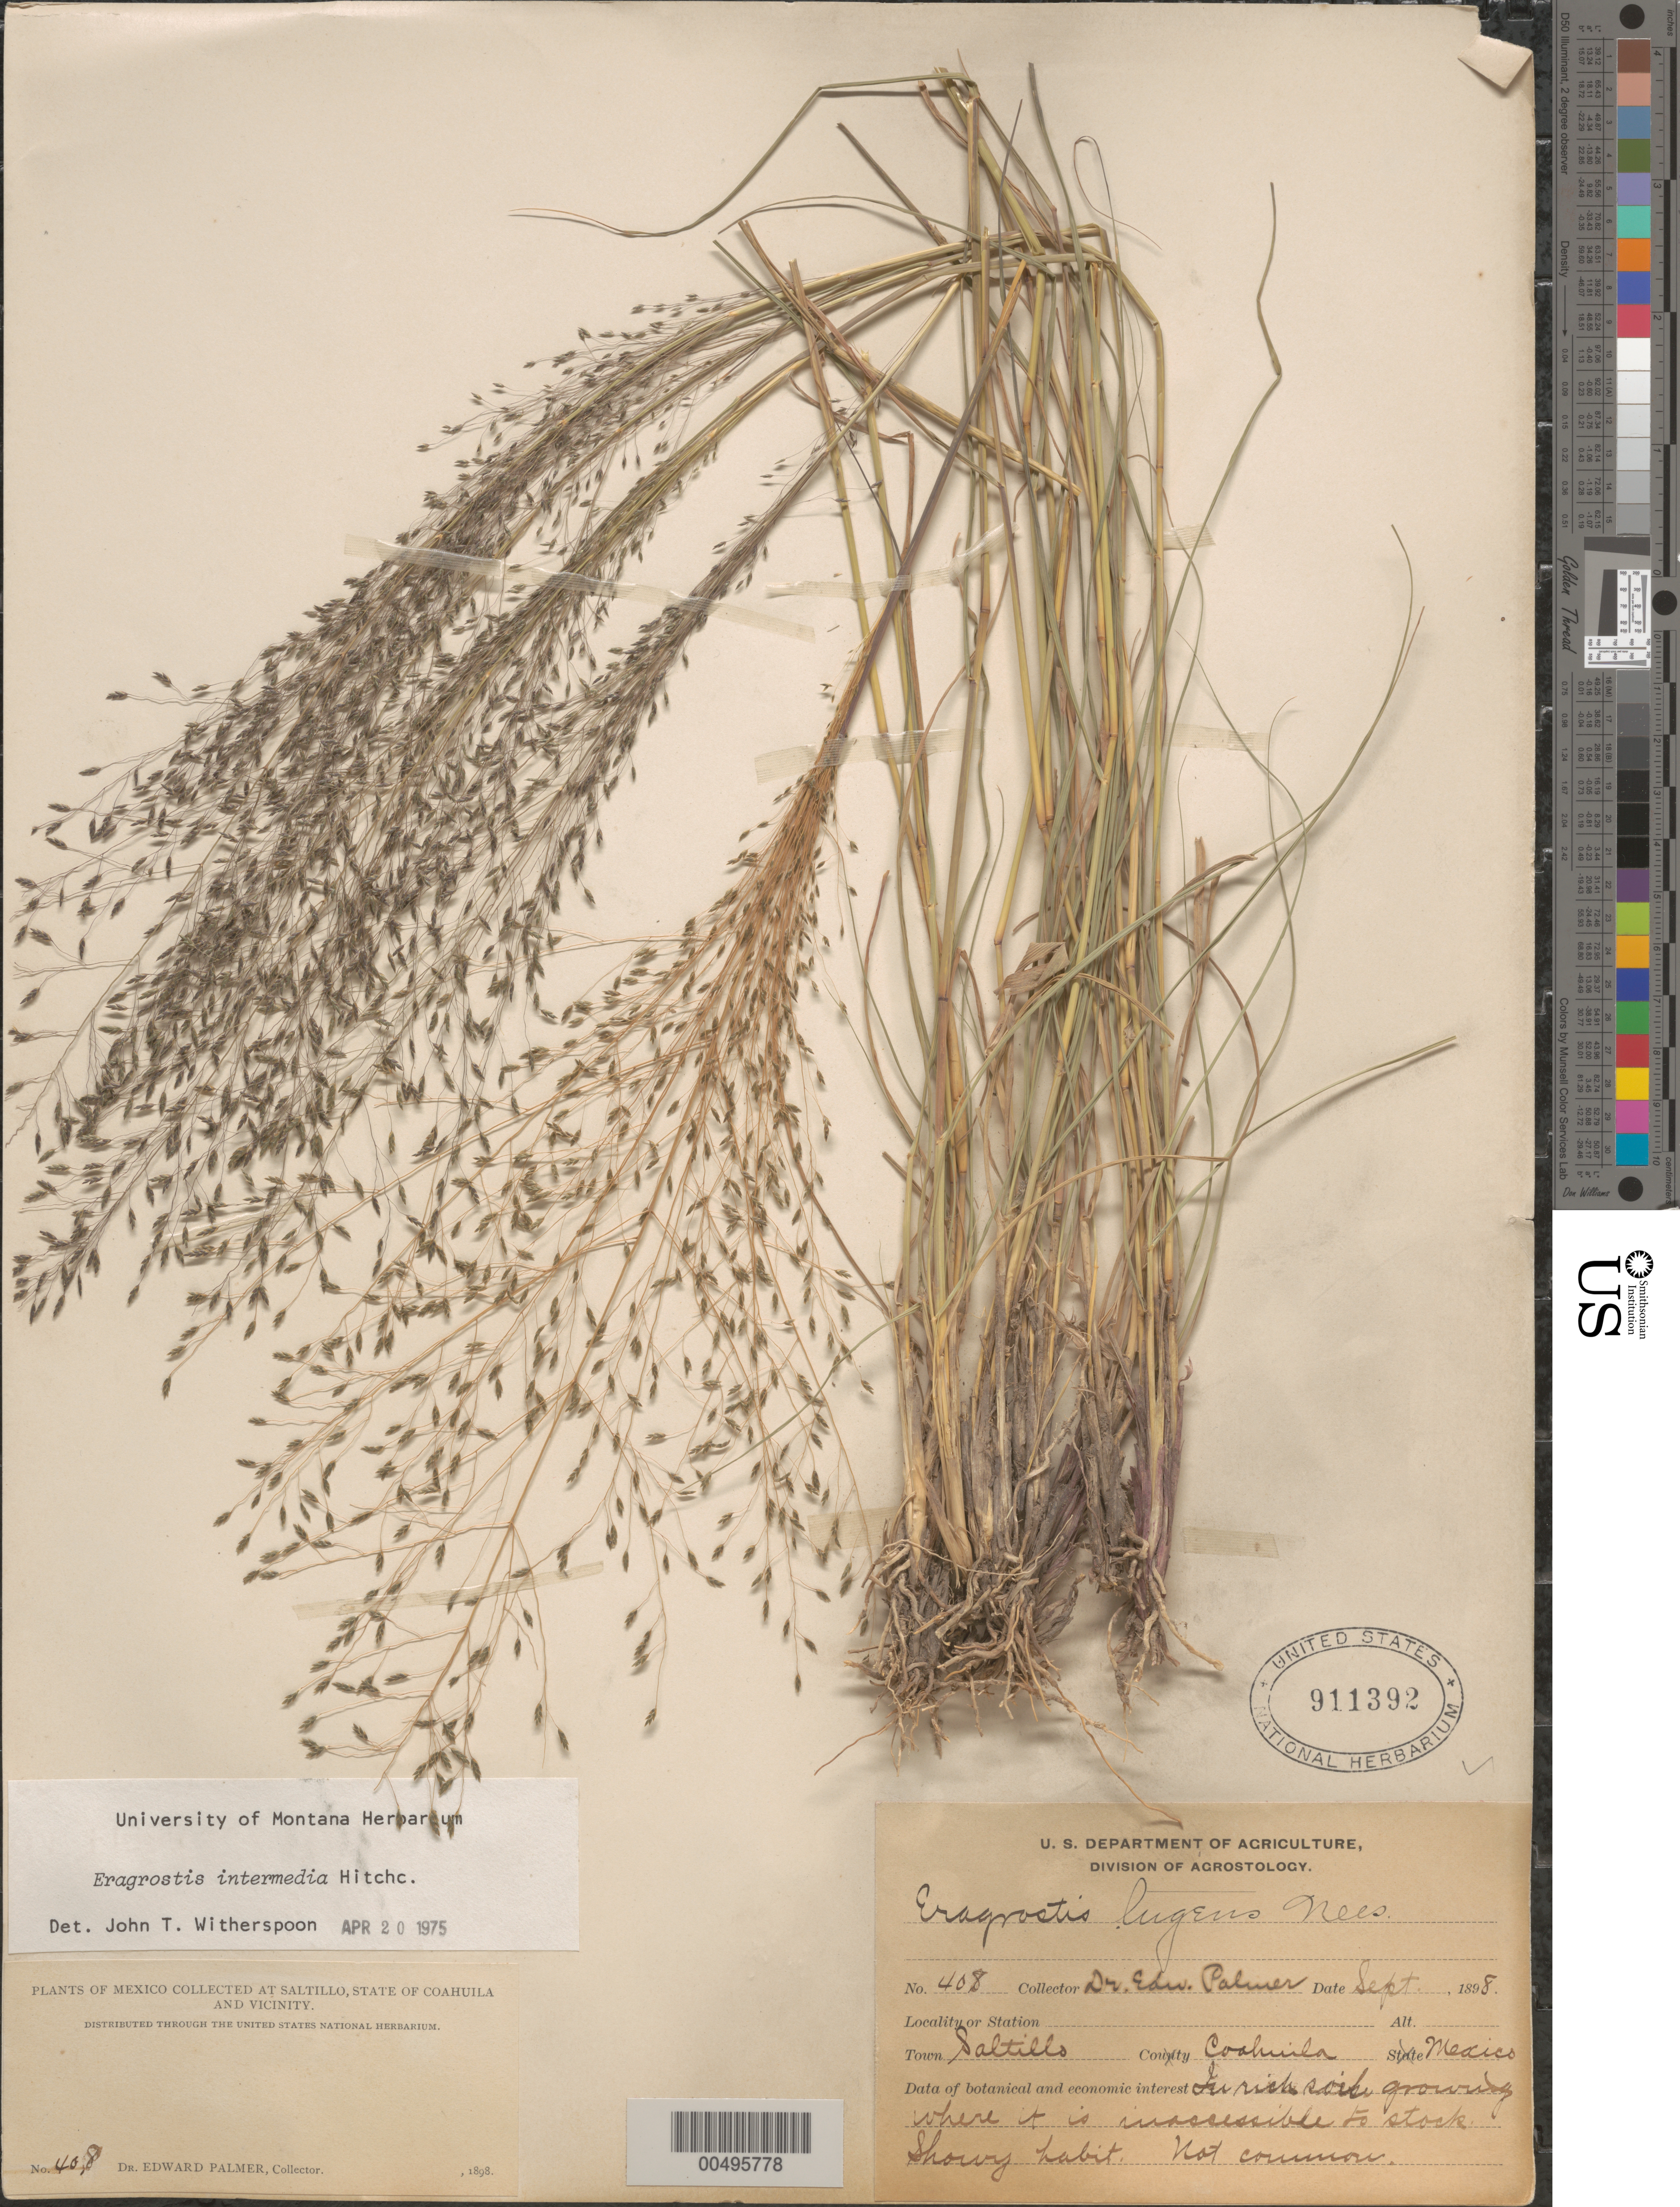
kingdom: Plantae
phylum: Tracheophyta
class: Liliopsida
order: Poales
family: Poaceae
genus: Eragrostis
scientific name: Eragrostis intermedia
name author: Hitchc.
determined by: Witherspoon, John T.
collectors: E. Palmer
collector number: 408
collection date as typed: Sep 1898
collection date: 1898-09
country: Mexico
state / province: Coahuila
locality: Saltillo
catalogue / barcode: US 911392